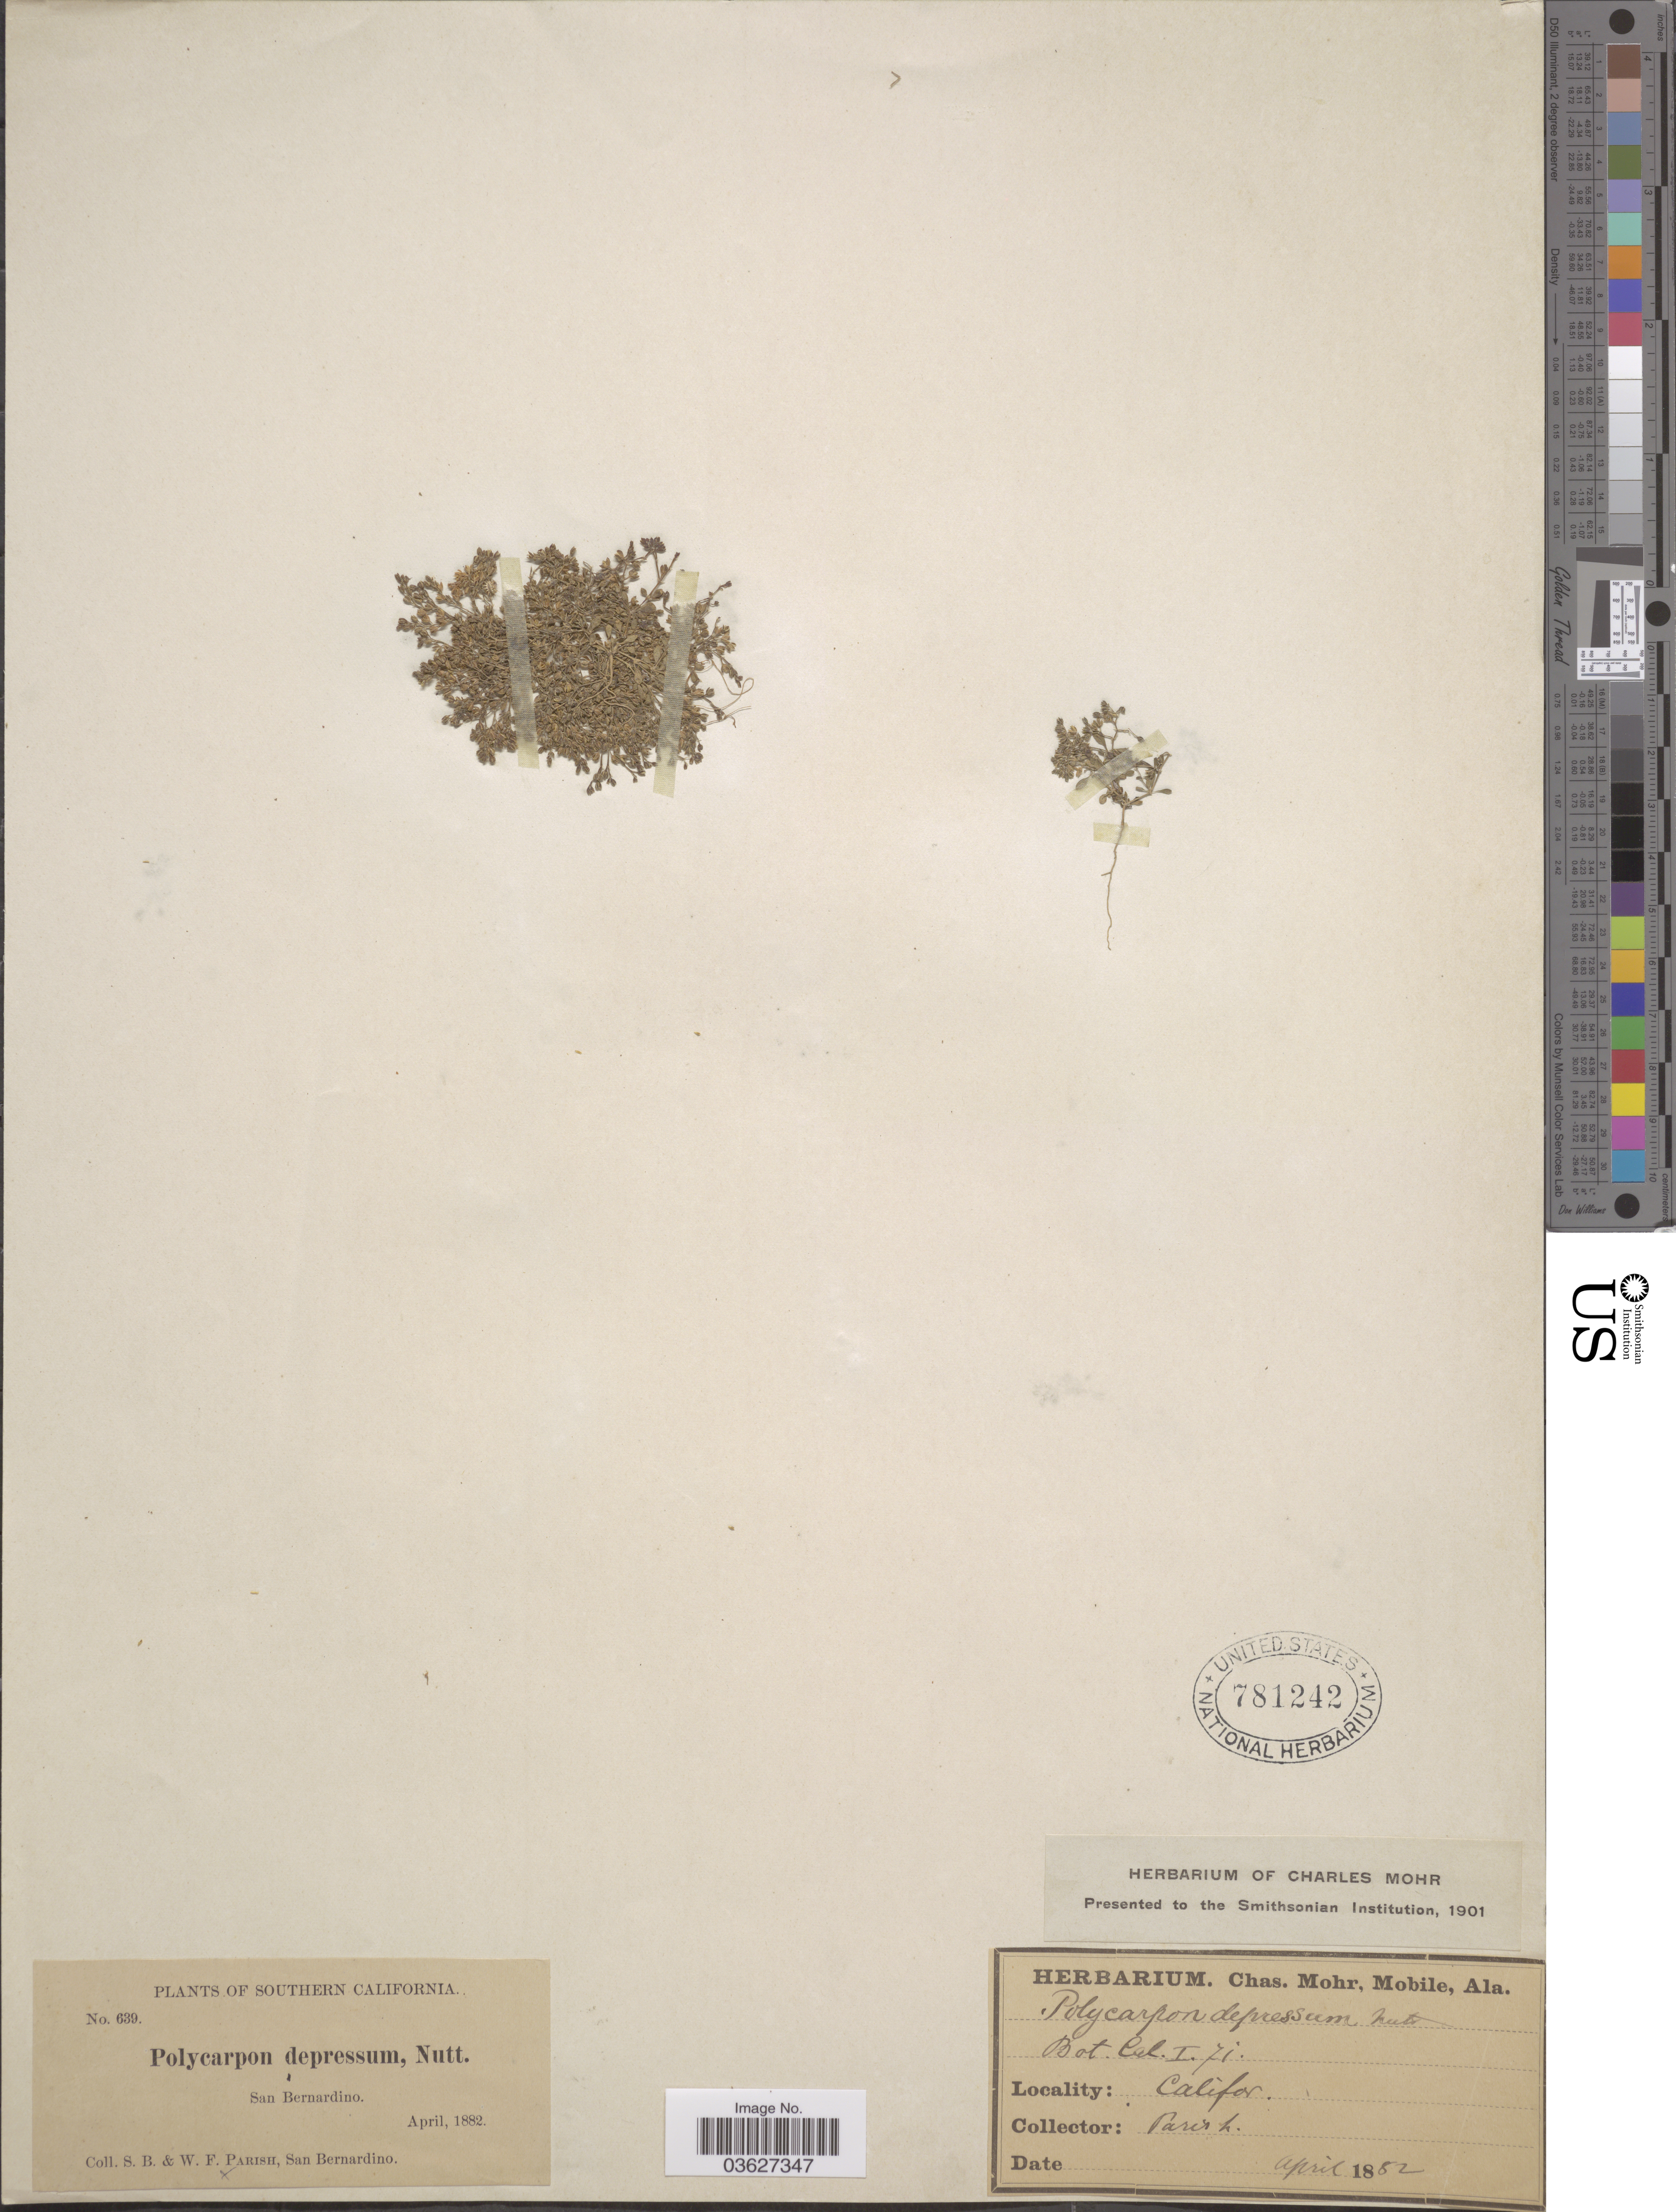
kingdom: Plantae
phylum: Tracheophyta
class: Magnoliopsida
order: Caryophyllales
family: Caryophyllaceae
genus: Polycarpon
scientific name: Polycarpon depressum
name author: Nutt.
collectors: S. B. Parish & W. F. Parish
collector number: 639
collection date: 1882-04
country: United States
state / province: California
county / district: San Bernardino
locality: Southern California. San Bernardino.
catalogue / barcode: US 781242